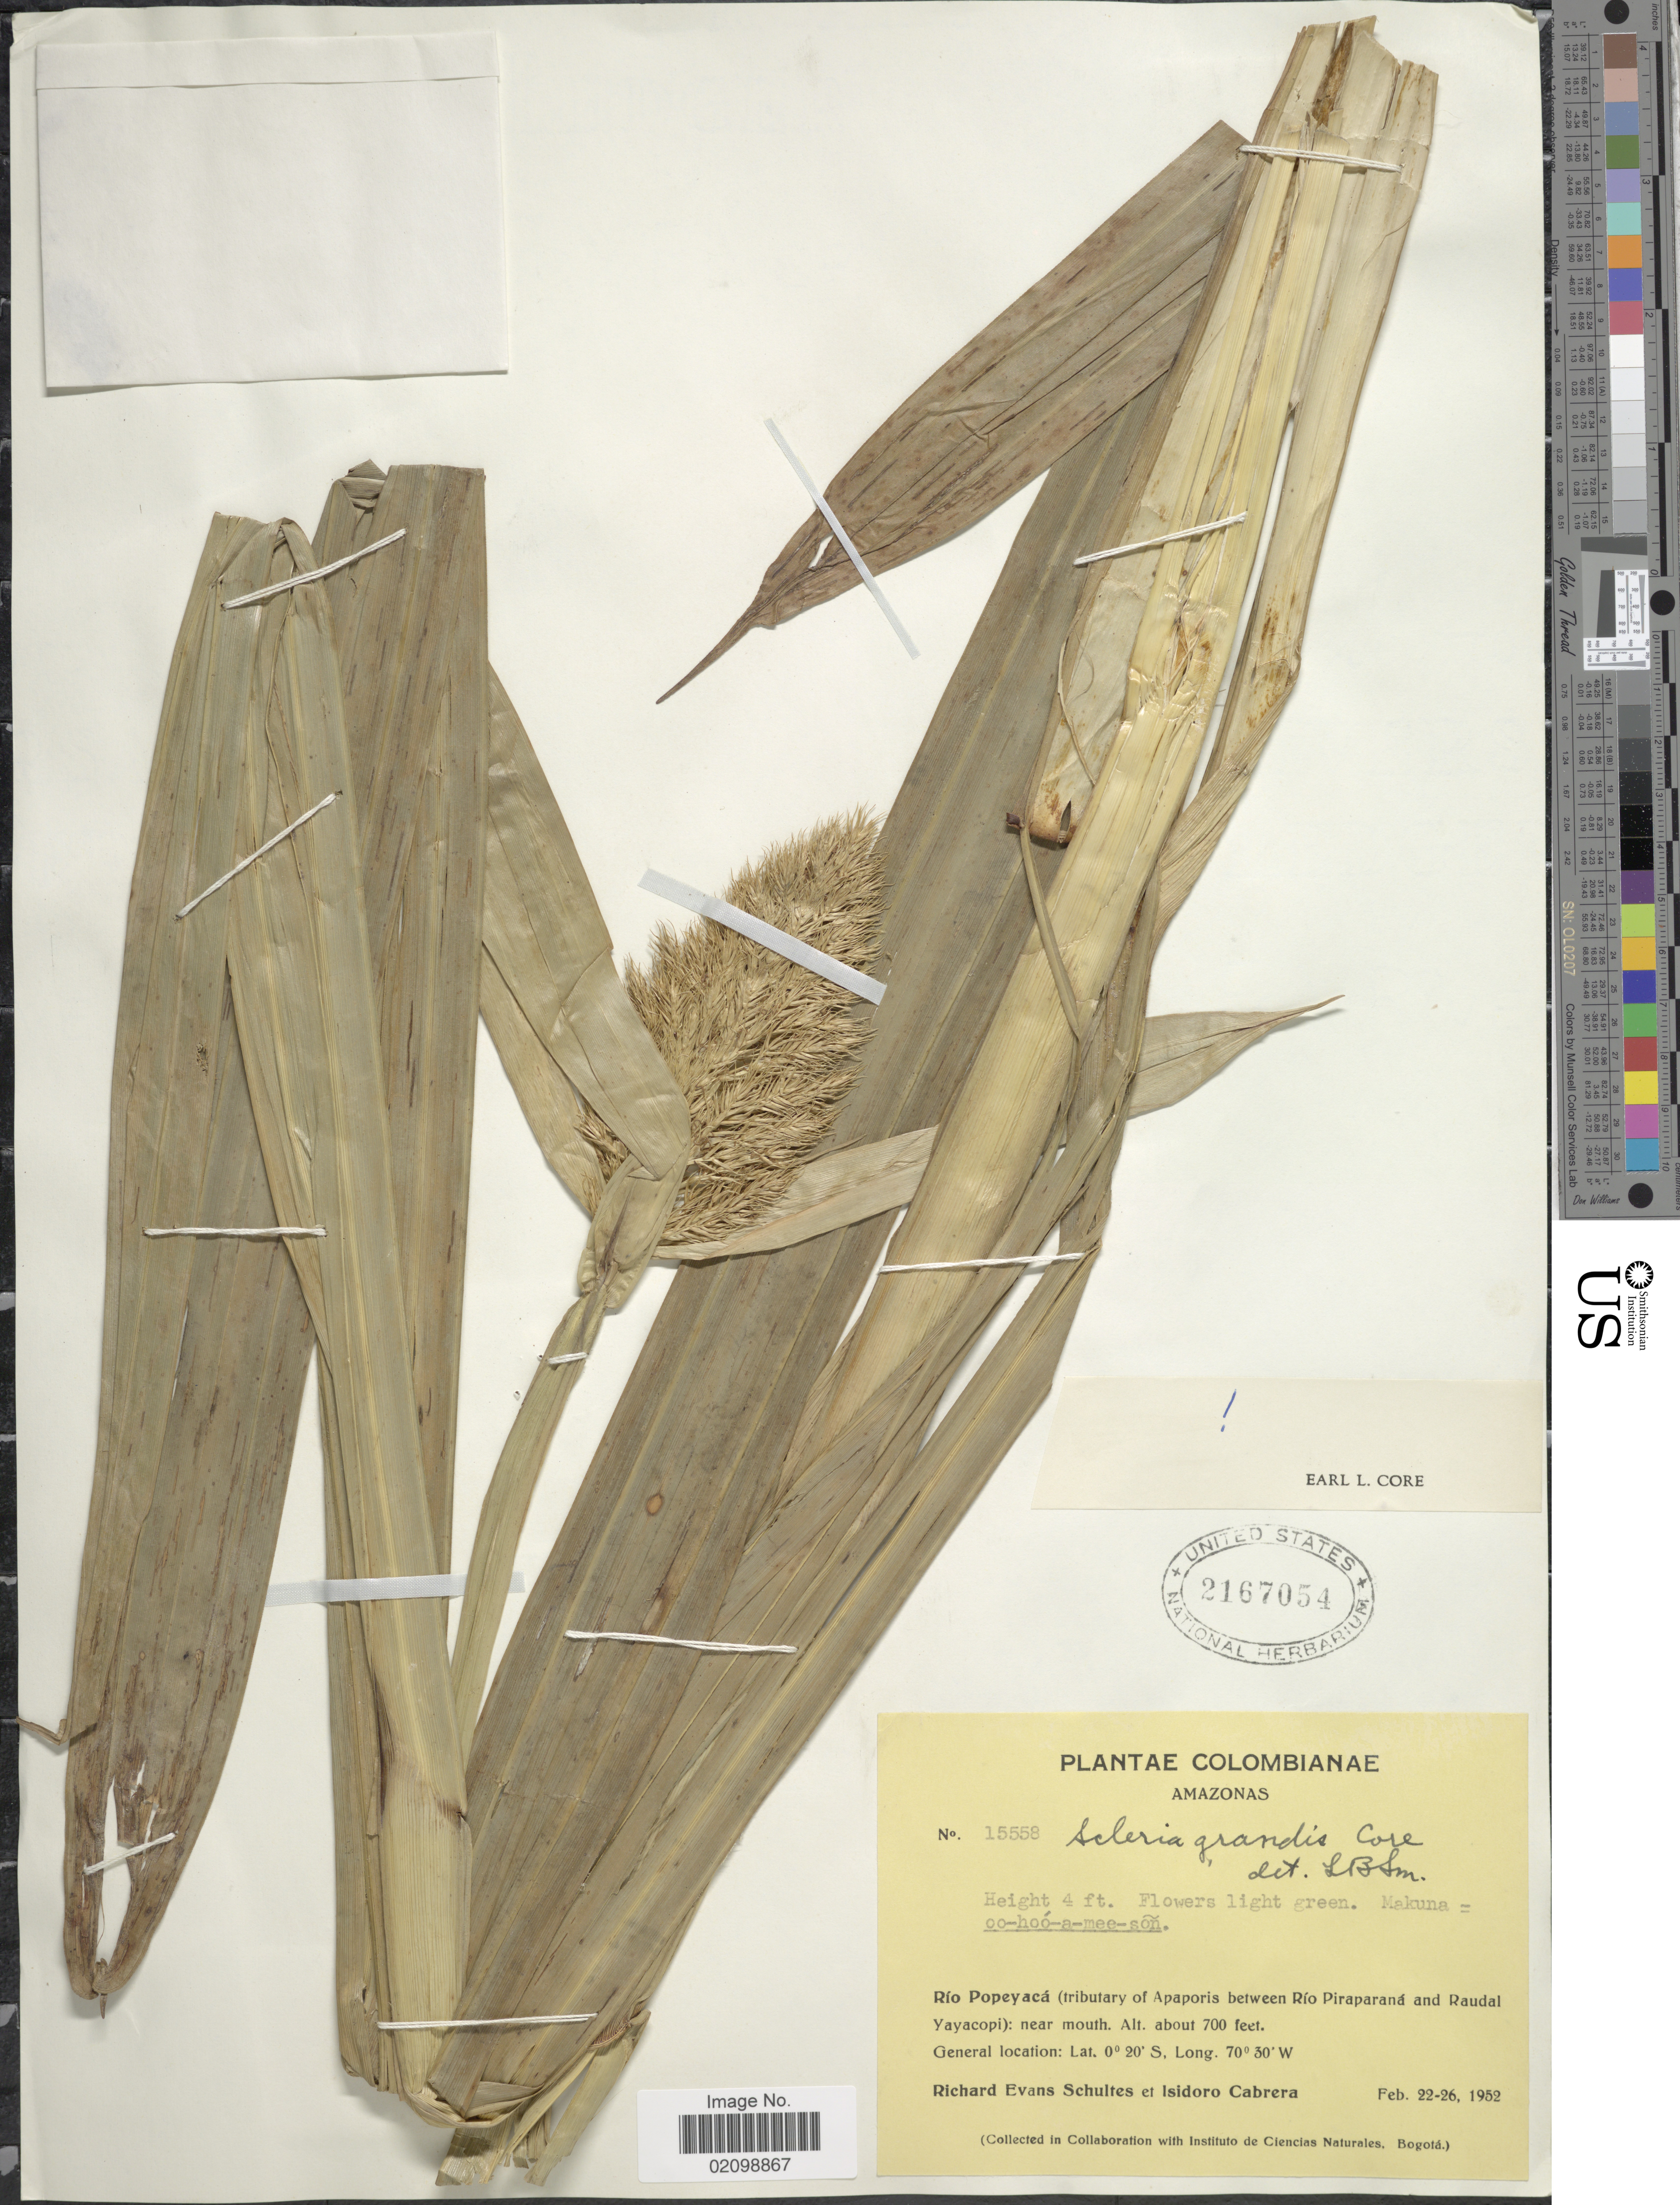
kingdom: Plantae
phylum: Tracheophyta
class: Liliopsida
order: Poales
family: Cyperaceae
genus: Scleria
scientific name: Scleria robusta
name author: Camelb. & Goetgh.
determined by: Strong, Mark T., (BOT), Smithsonian Institution - National Museum of Natural History (UNITED STATES)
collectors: R. E. Schultes & I. Cabrera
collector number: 15558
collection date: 1952-02-22/1952-02-26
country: Colombia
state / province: Amazônas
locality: Rio Popeyaca (tributary of Apaporis between RioPiraparana and Raudal yayacopi:near mouth.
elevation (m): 213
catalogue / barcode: US 2167054